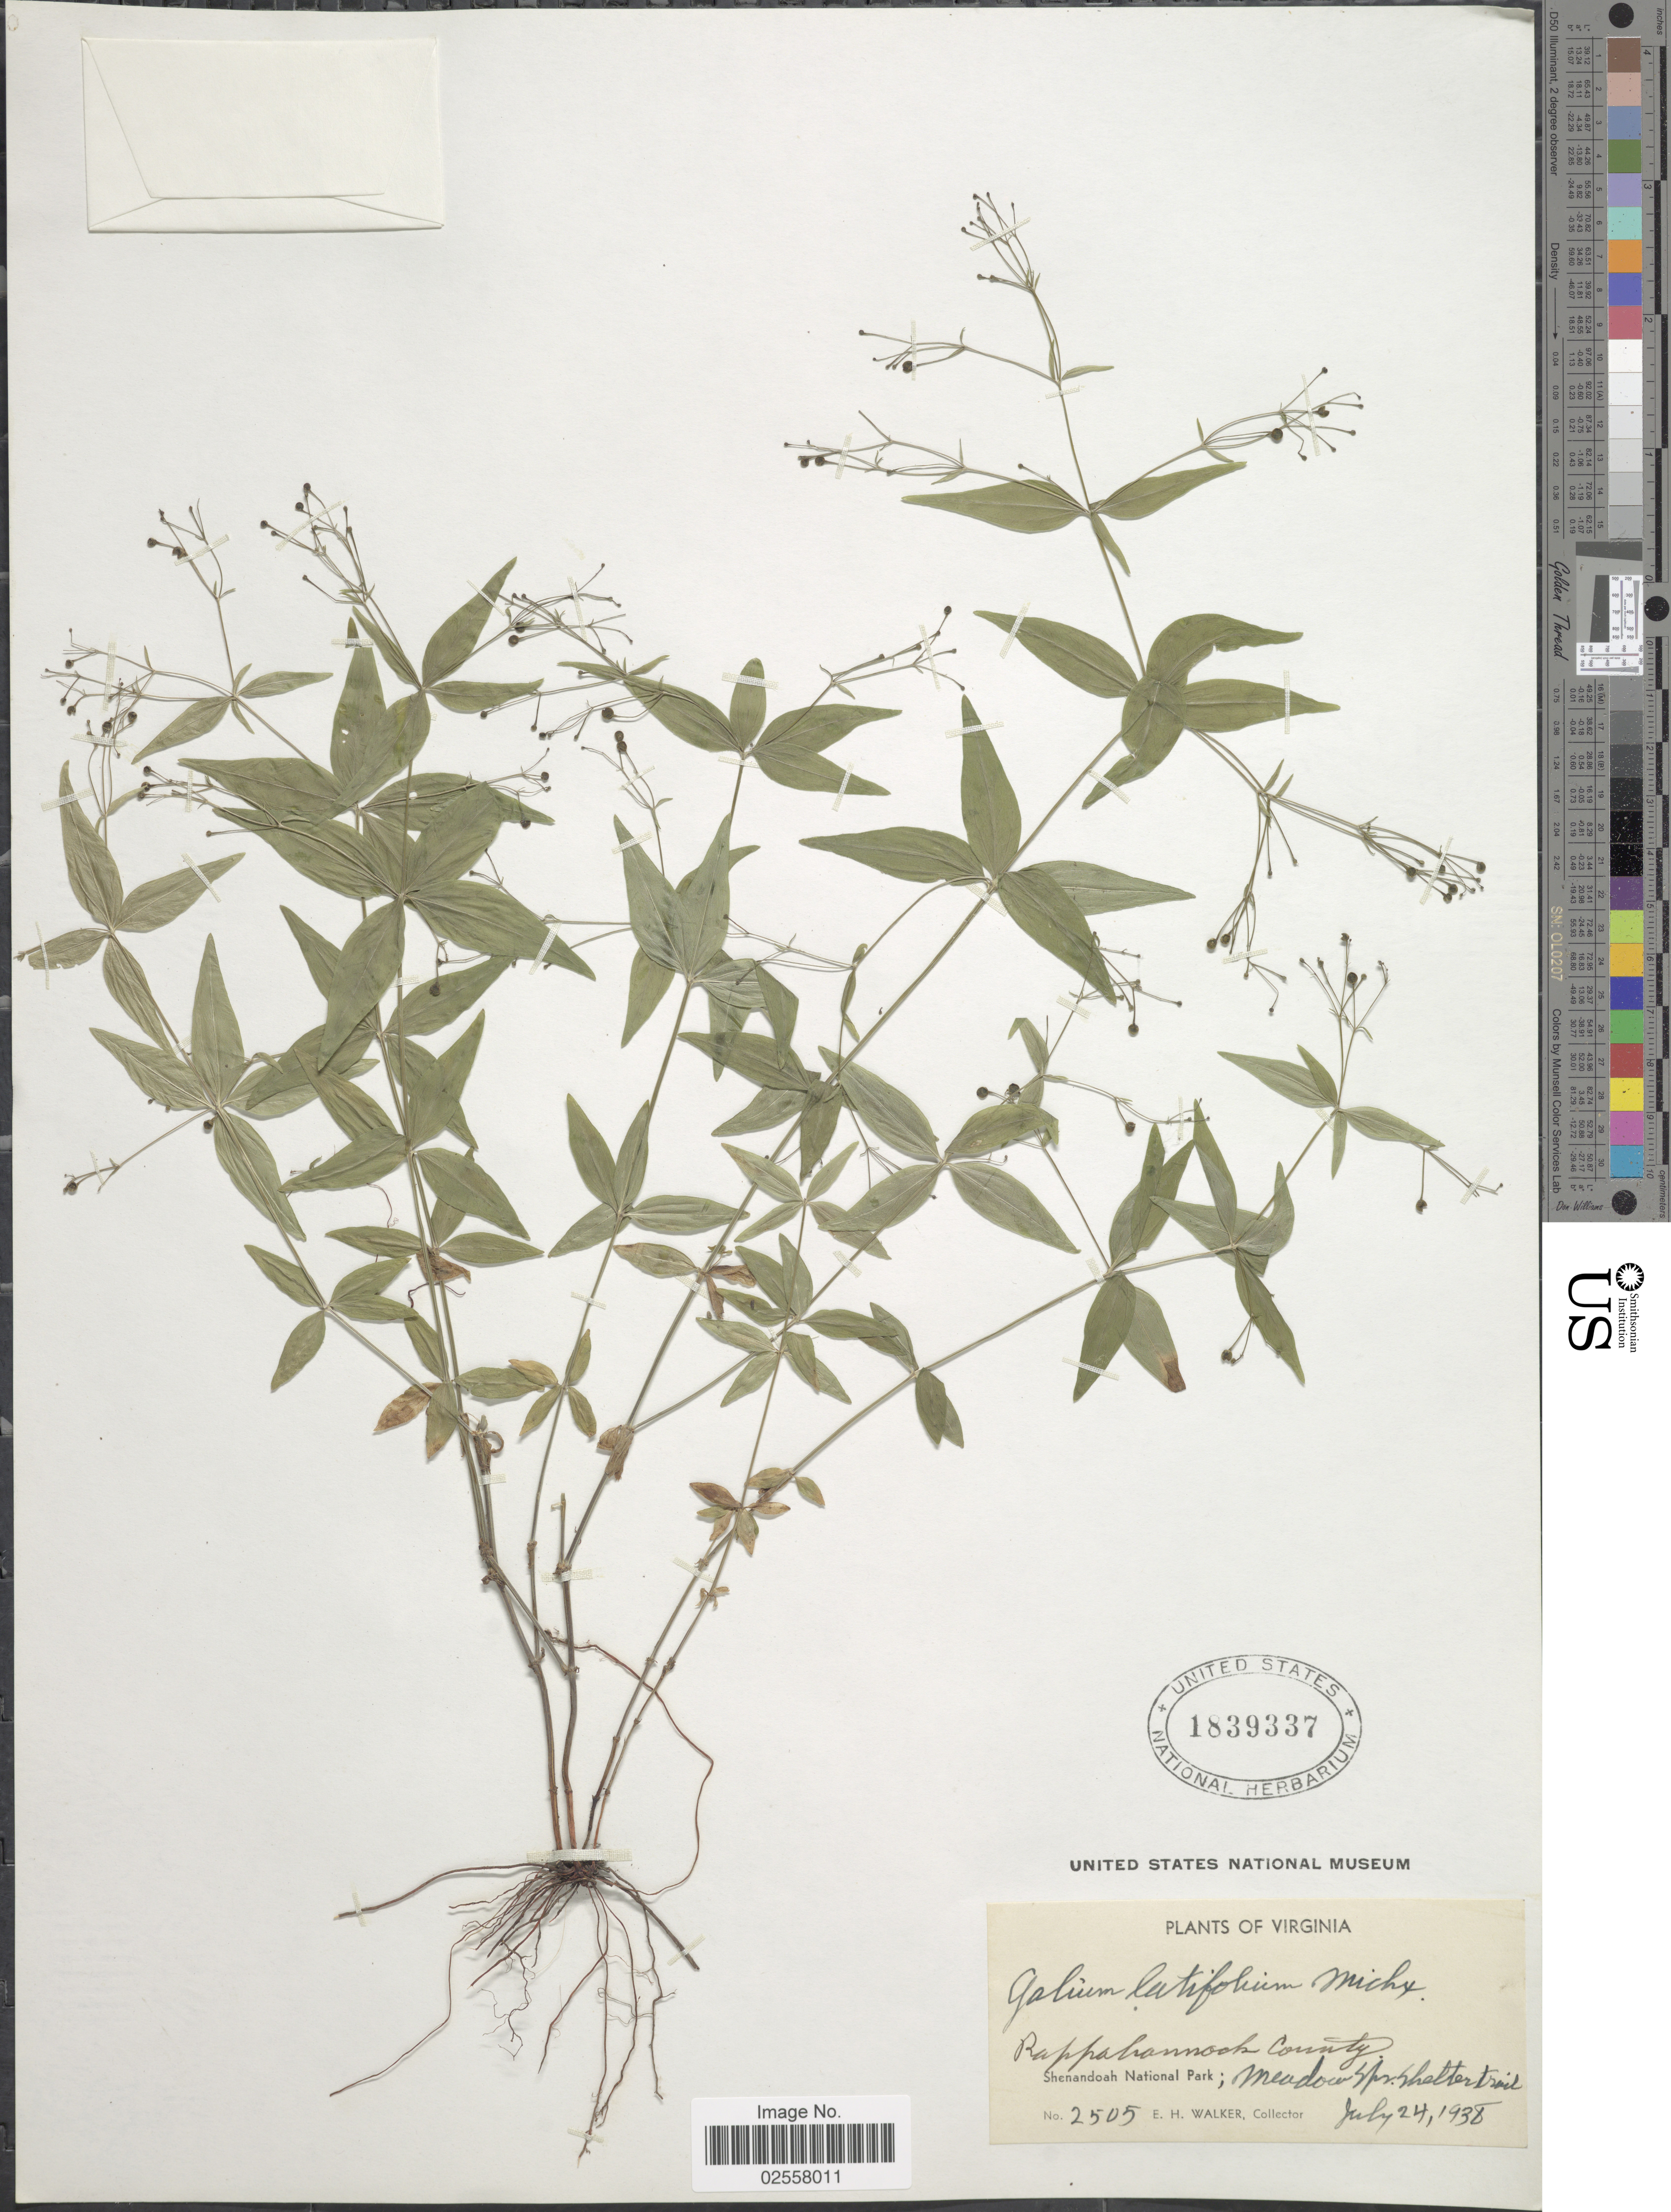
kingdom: Plantae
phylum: Tracheophyta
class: Magnoliopsida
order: Gentianales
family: Rubiaceae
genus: Galium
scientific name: Galium latifolium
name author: Michx.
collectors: E. H. Walker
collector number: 2505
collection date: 1938-07-24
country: United States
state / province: Virginia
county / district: Rappahannock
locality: Rappahannock County, Shenandoah National Park; meadow Spr. Shelter trail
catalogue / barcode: US 1839337